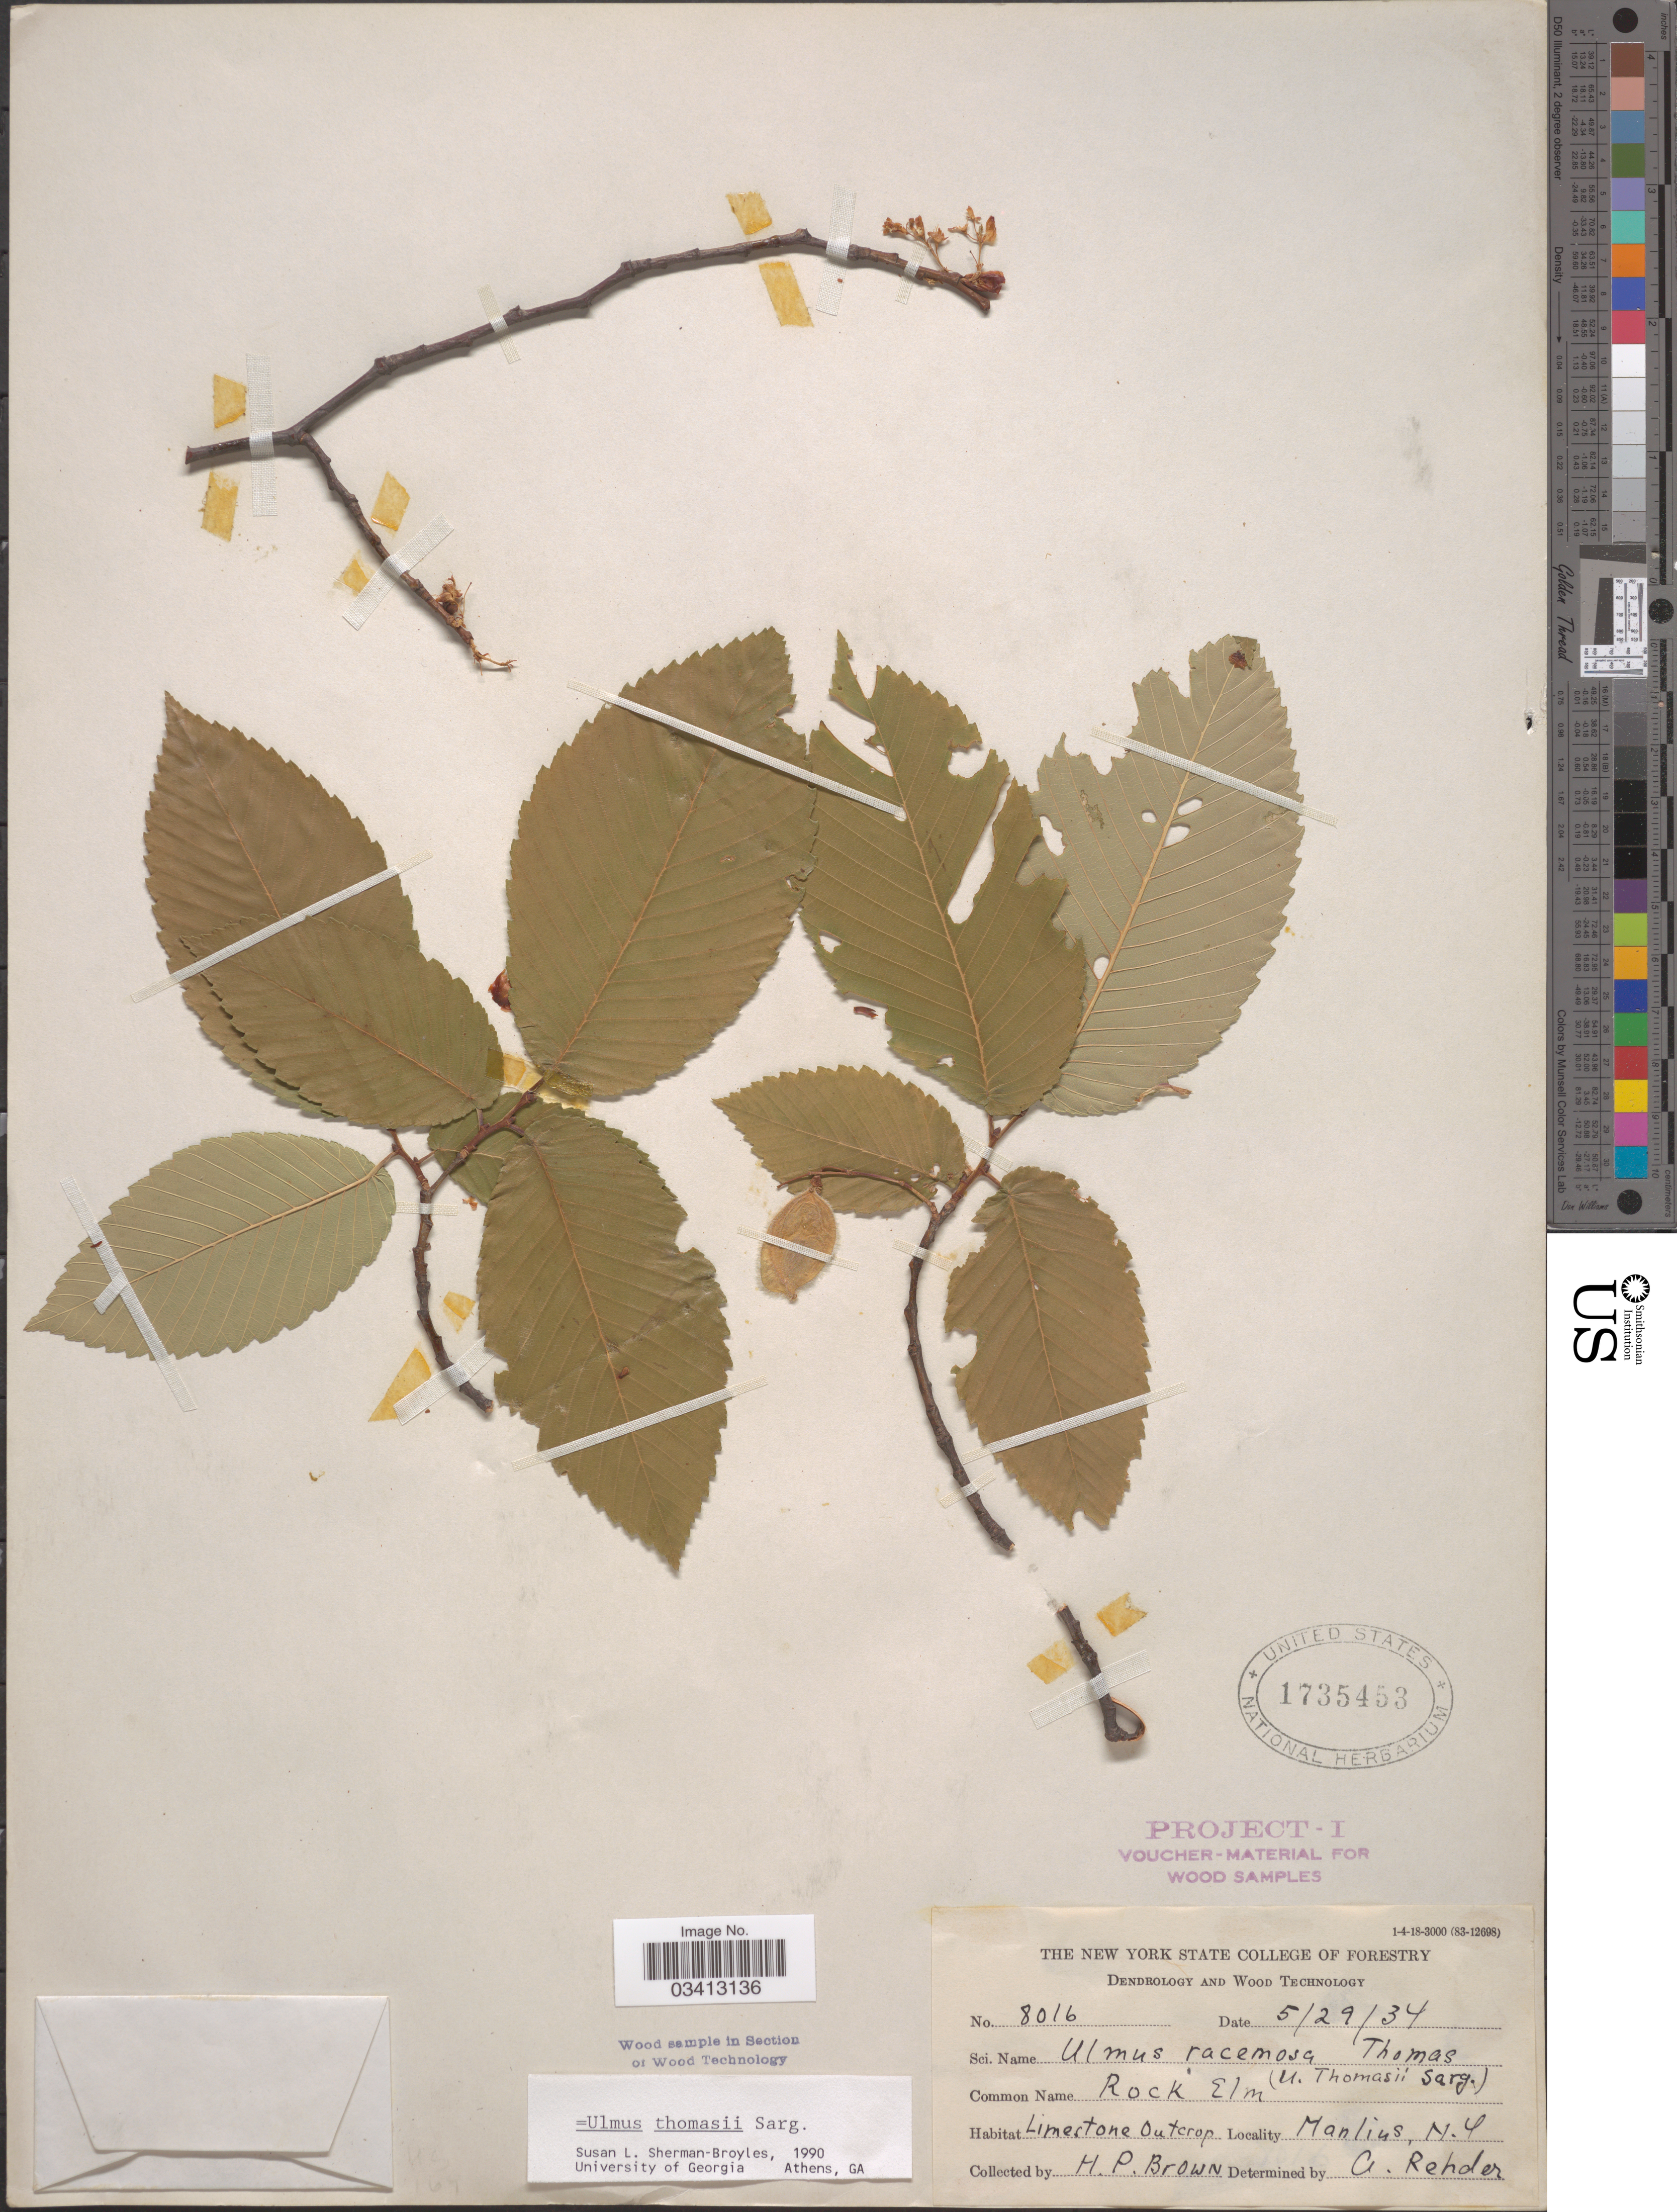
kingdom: Plantae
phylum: Tracheophyta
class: Magnoliopsida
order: Rosales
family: Ulmaceae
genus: Ulmus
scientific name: Ulmus thomasii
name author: Sarg.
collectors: H. P. Brown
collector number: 8016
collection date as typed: Transcribed d/m/y: 29/5/34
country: United States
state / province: New York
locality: Limestone Outcrop. Manlius.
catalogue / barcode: US 1735453